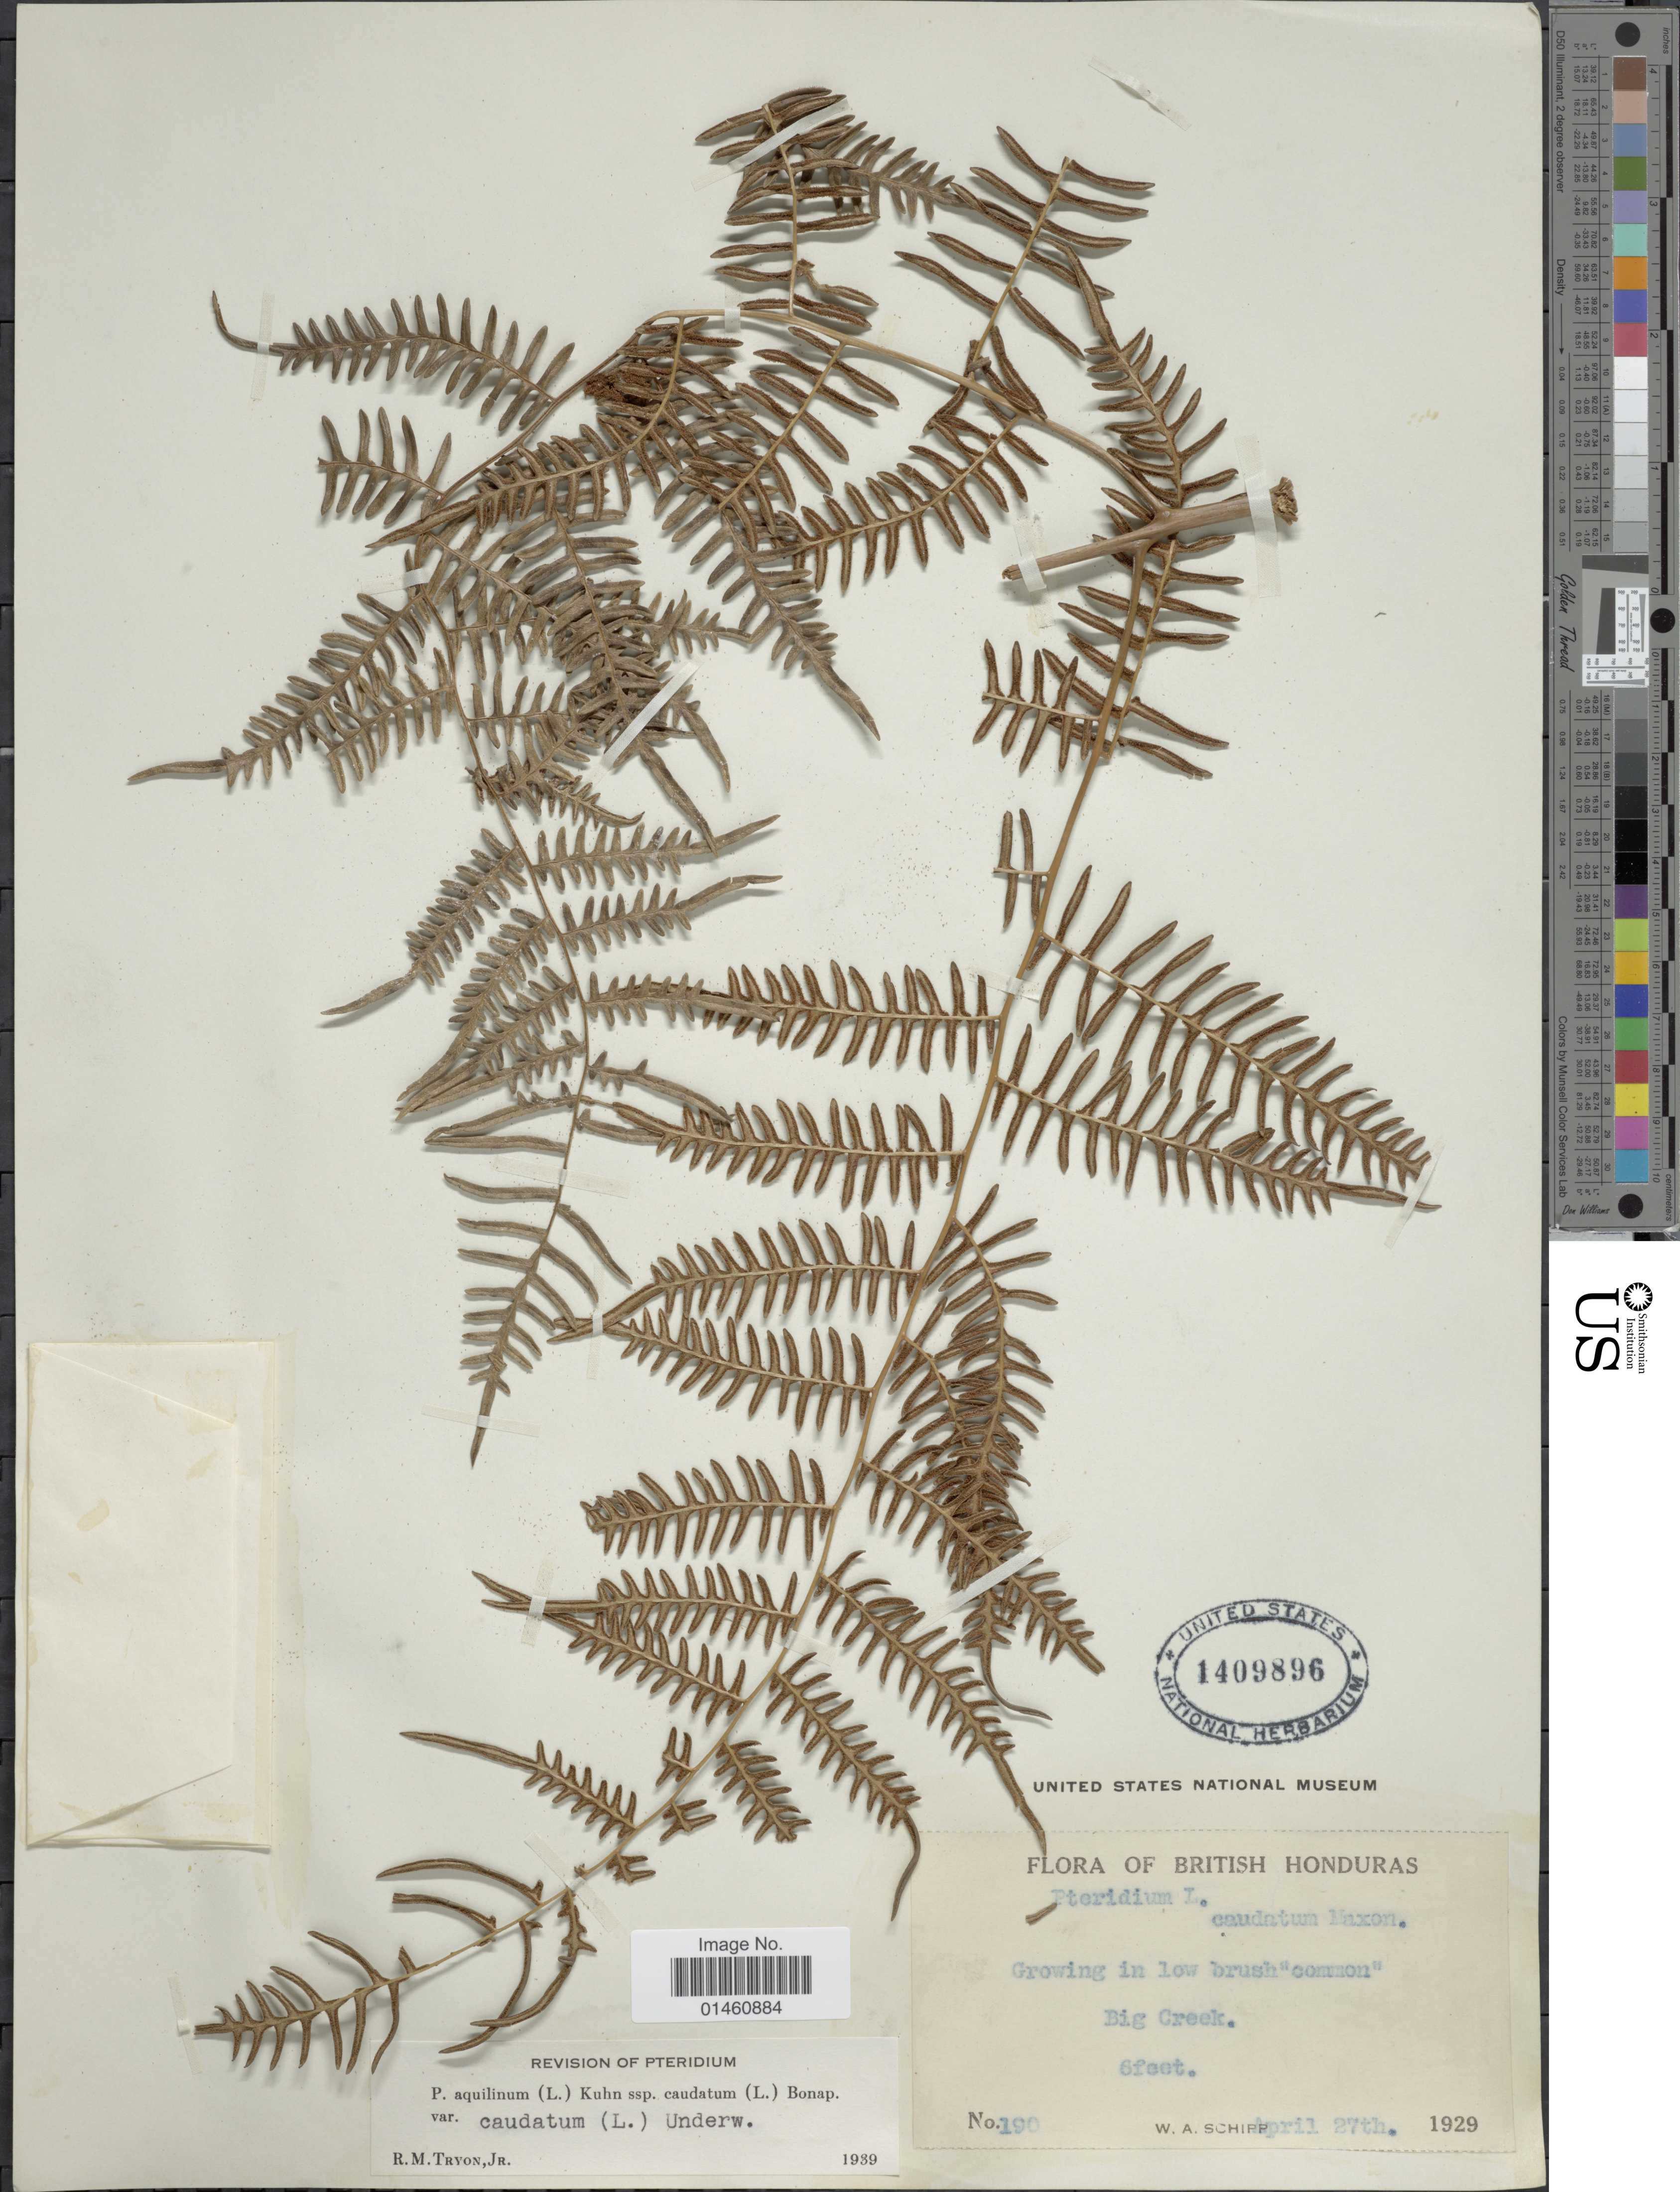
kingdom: Plantae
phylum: Tracheophyta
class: Polypodiopsida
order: Polypodiales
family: Dennstaedtiaceae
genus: Pteridium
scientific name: Pteridium caudatum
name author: (L.) Maxon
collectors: W. Schipp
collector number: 190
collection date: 1929-04-27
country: Belize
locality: British Honduras, Big Creek.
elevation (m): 2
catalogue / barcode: US 1409896